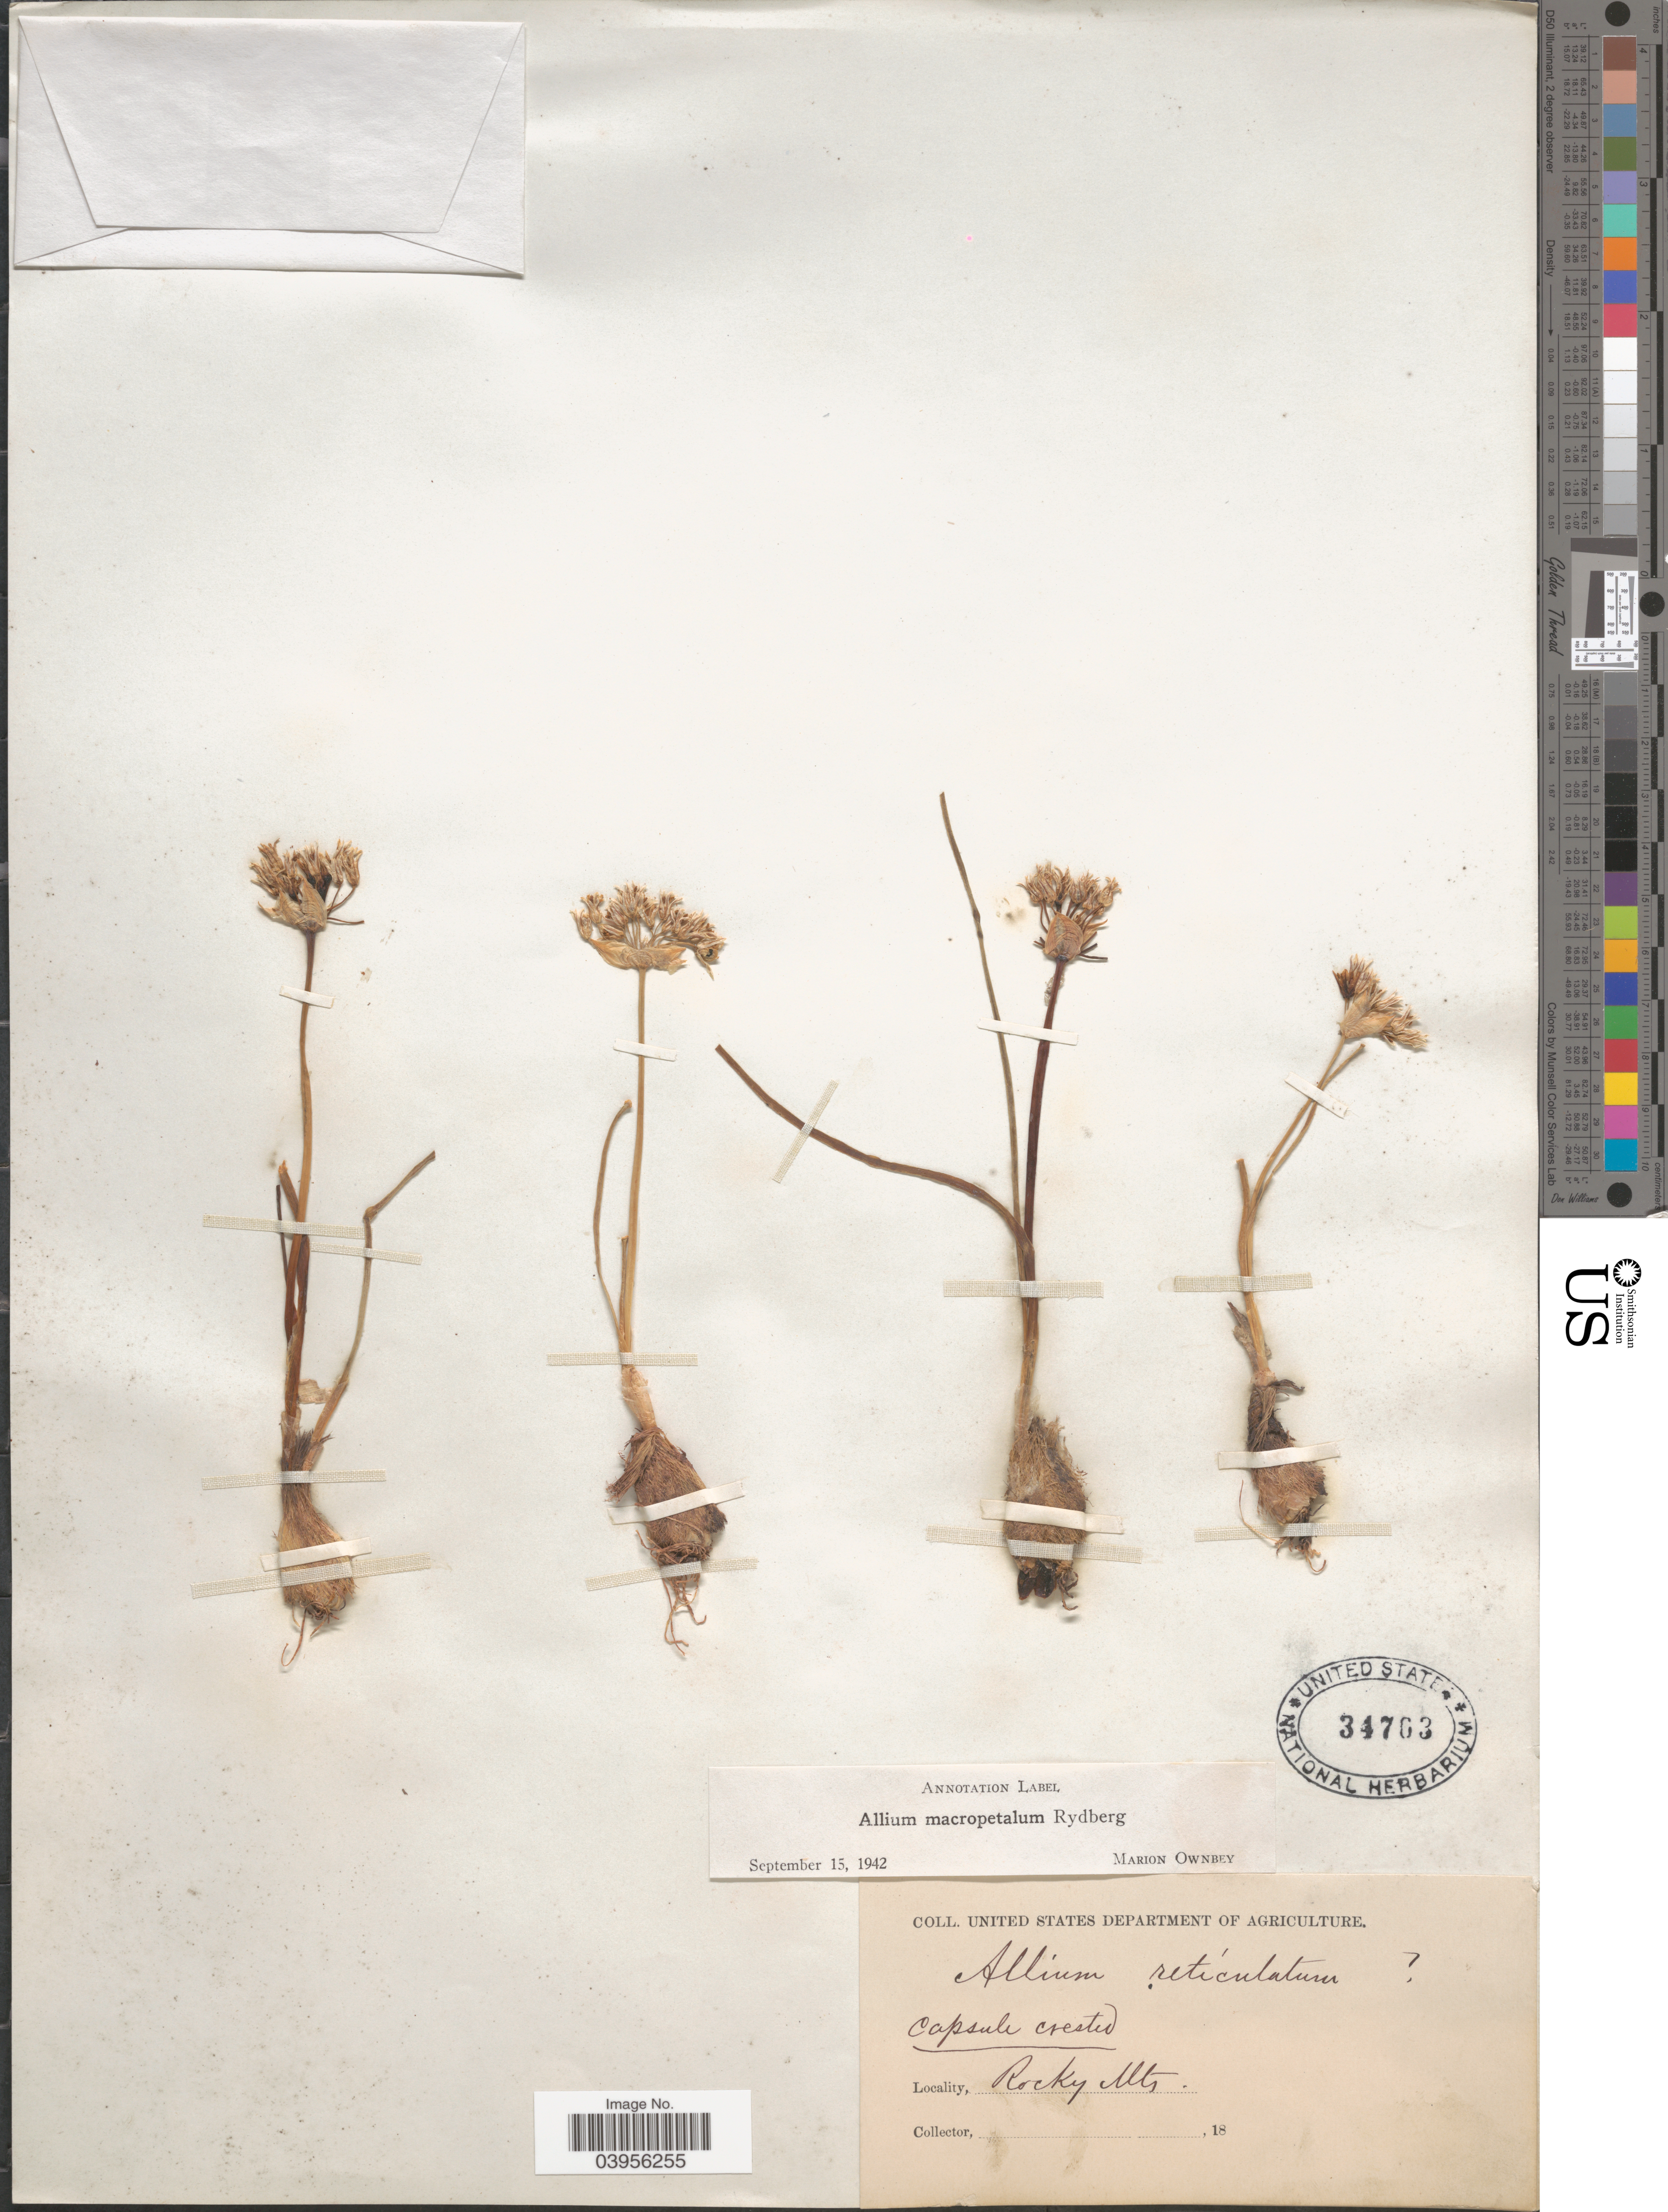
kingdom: Plantae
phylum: Tracheophyta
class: Liliopsida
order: Asparagales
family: Amaryllidaceae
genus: Allium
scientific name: Allium macropetalum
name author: Rydb.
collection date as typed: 18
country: United States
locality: Rocky Mts.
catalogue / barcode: US 34703